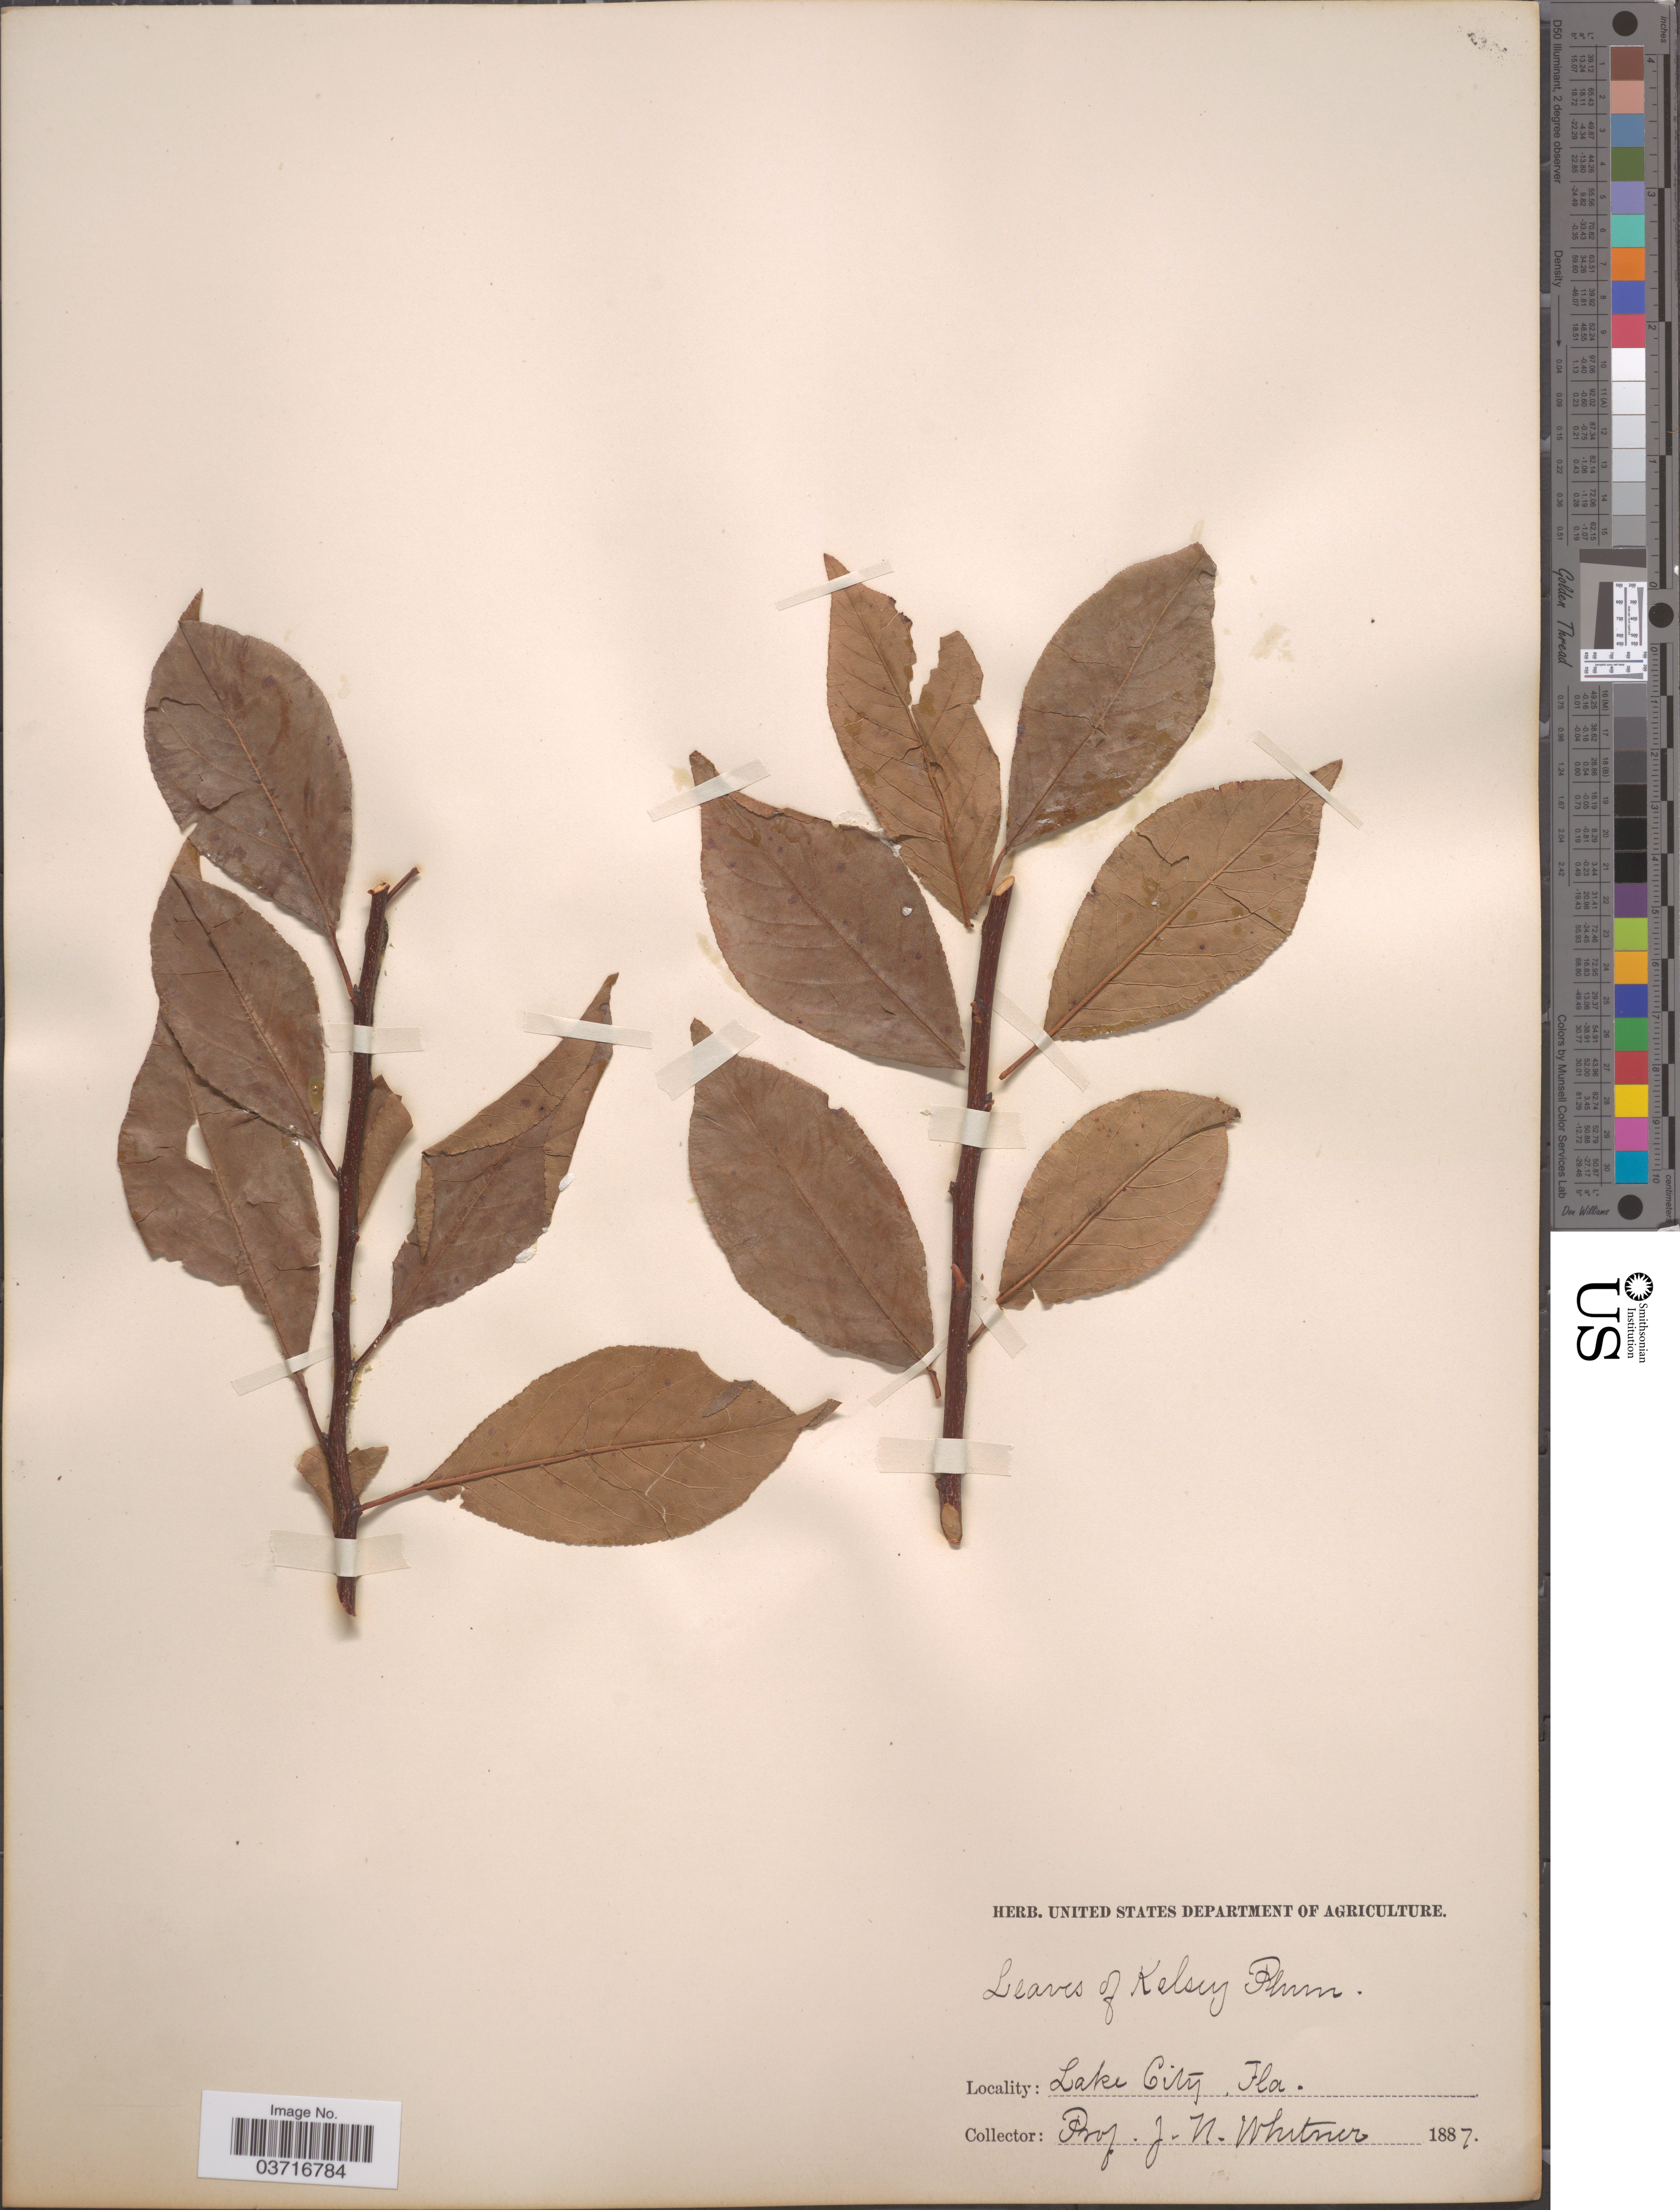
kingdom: Plantae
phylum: Tracheophyta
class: Magnoliopsida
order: Rosales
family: Rosaceae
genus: Prunus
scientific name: Prunus triflora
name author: Roxb.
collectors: J. Whitner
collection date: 1887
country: United States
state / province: Florida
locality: Lake City.